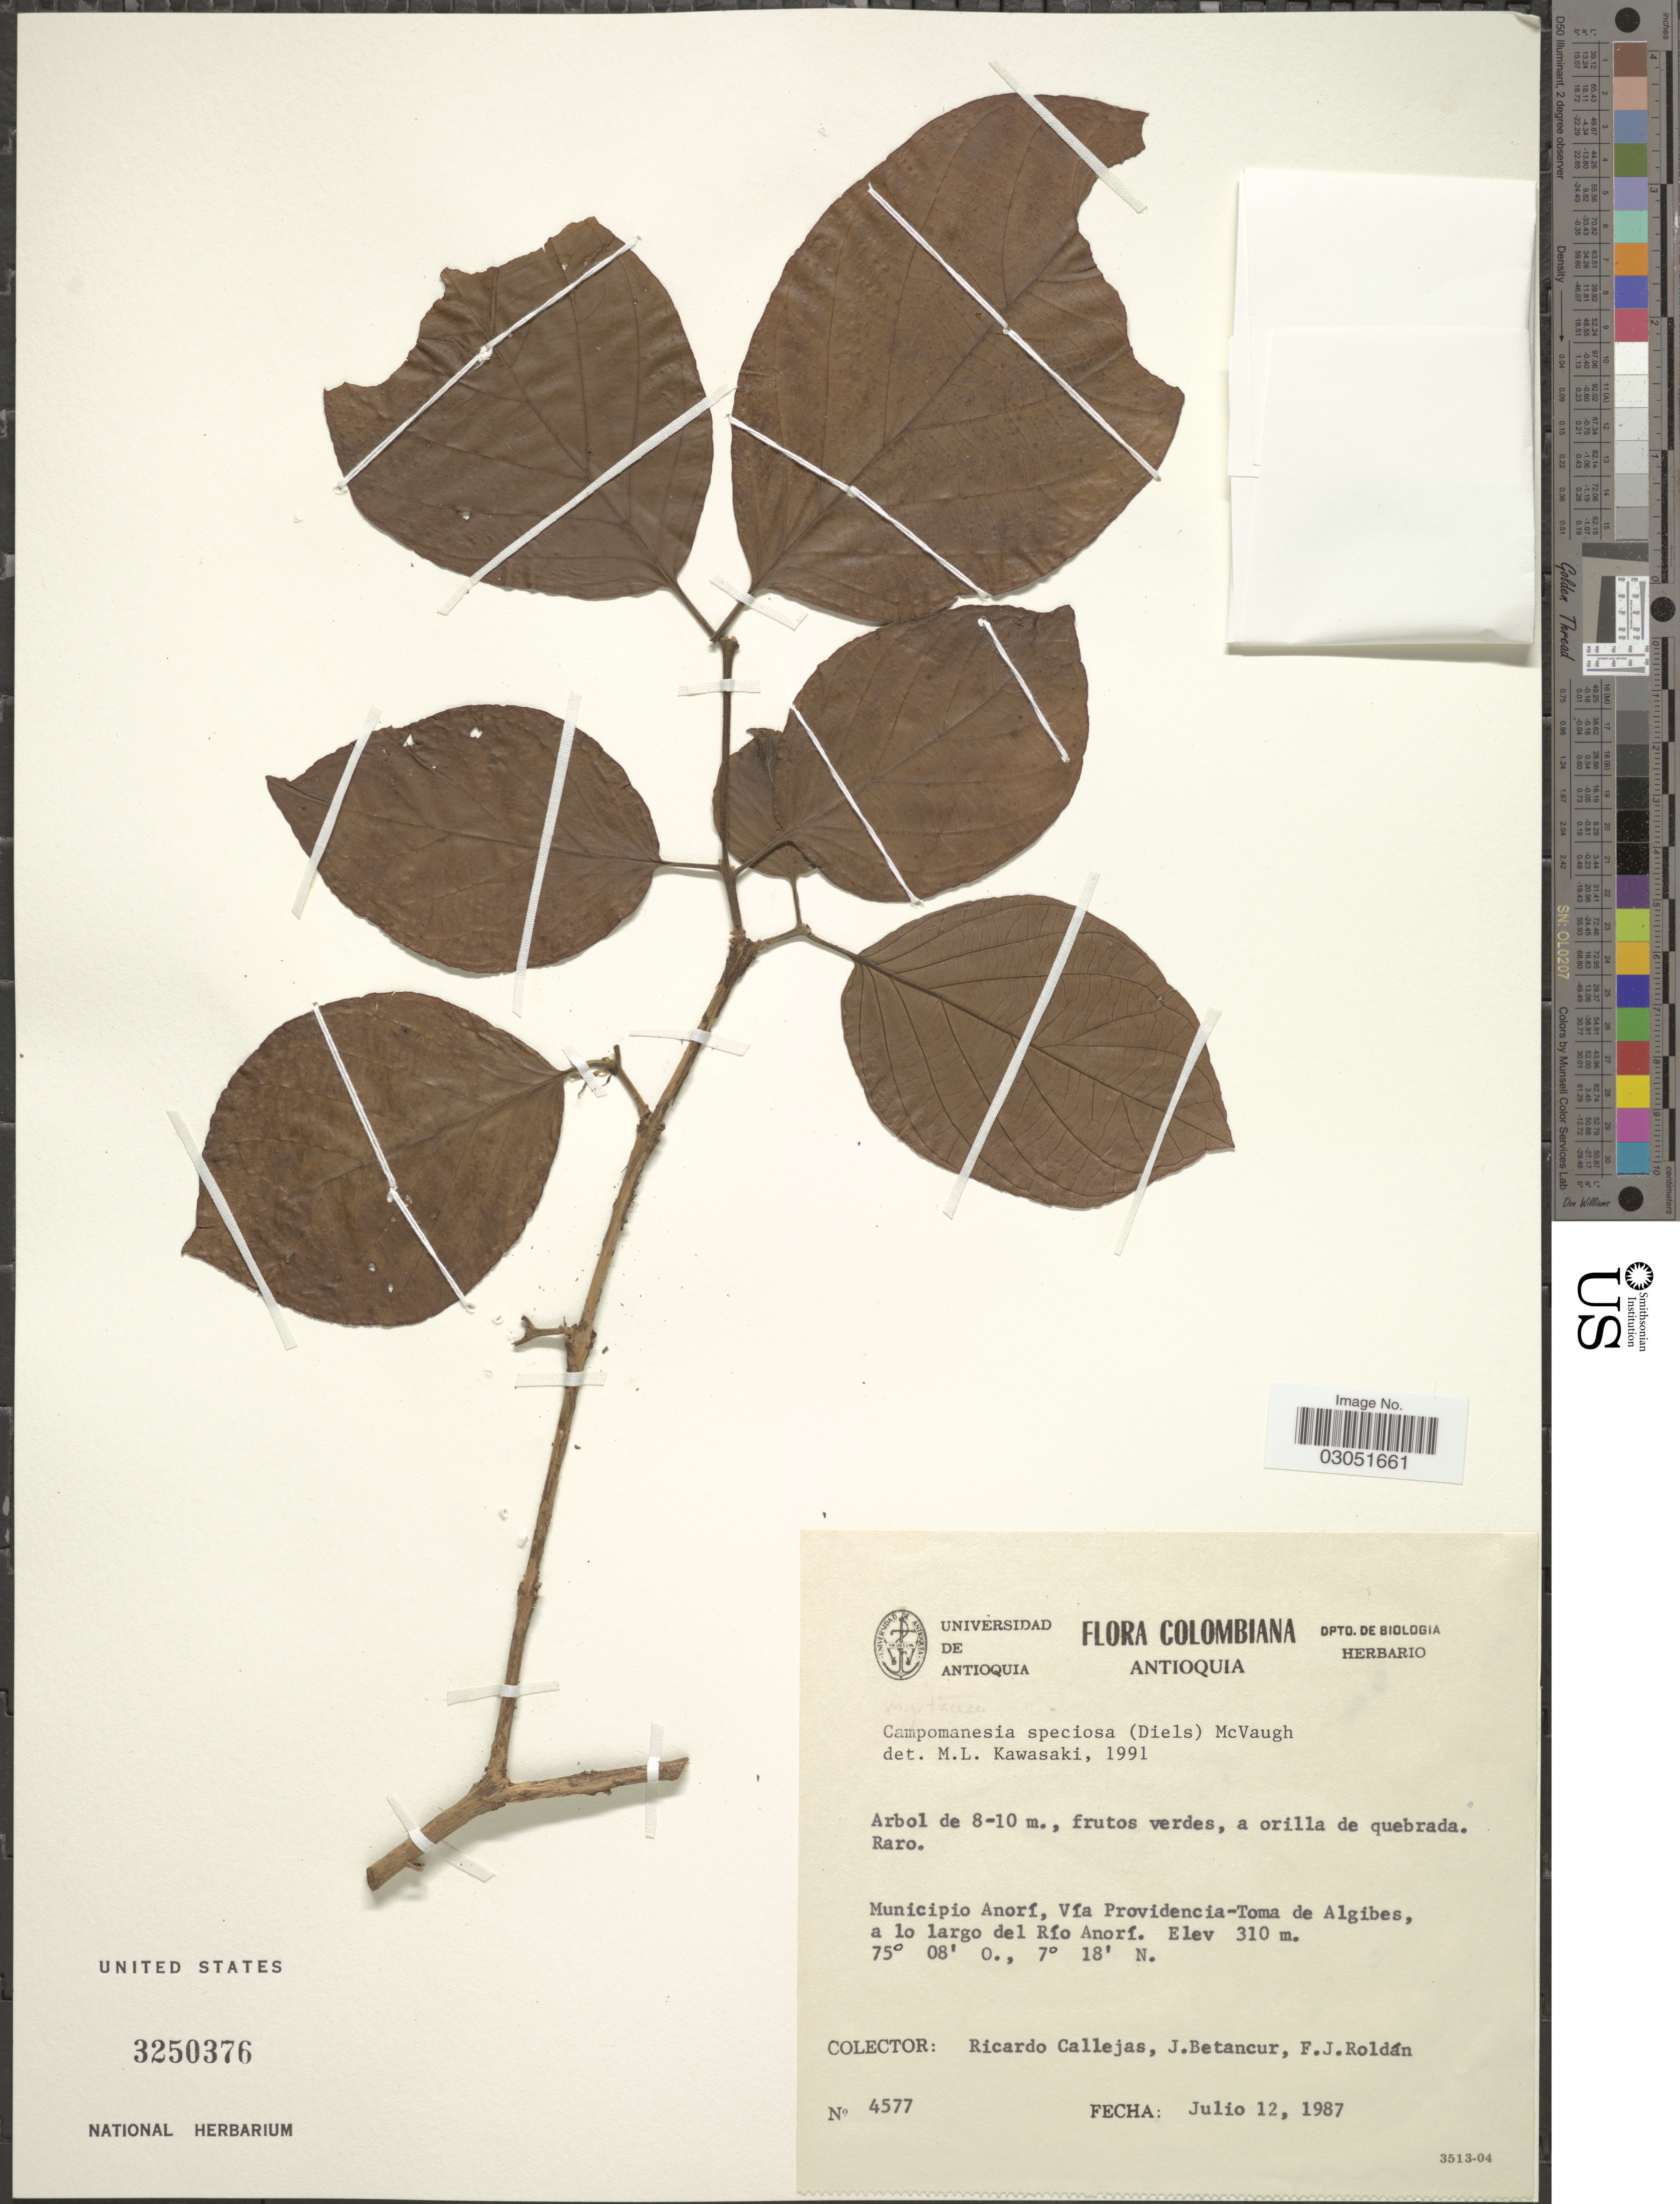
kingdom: Plantae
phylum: Tracheophyta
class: Magnoliopsida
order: Myrtales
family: Myrtaceae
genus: Campomanesia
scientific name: Campomanesia speciosa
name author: (Diels) McVaugh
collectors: R. Callejas, J. Betancur & F. J. Roldán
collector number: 4577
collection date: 1987-07-12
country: Colombia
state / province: Antioquia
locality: Municipio Anorí, Vía Providencia-Toma de Algibes, a lo largo del Río Anorí.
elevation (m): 310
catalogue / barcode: US 3250376